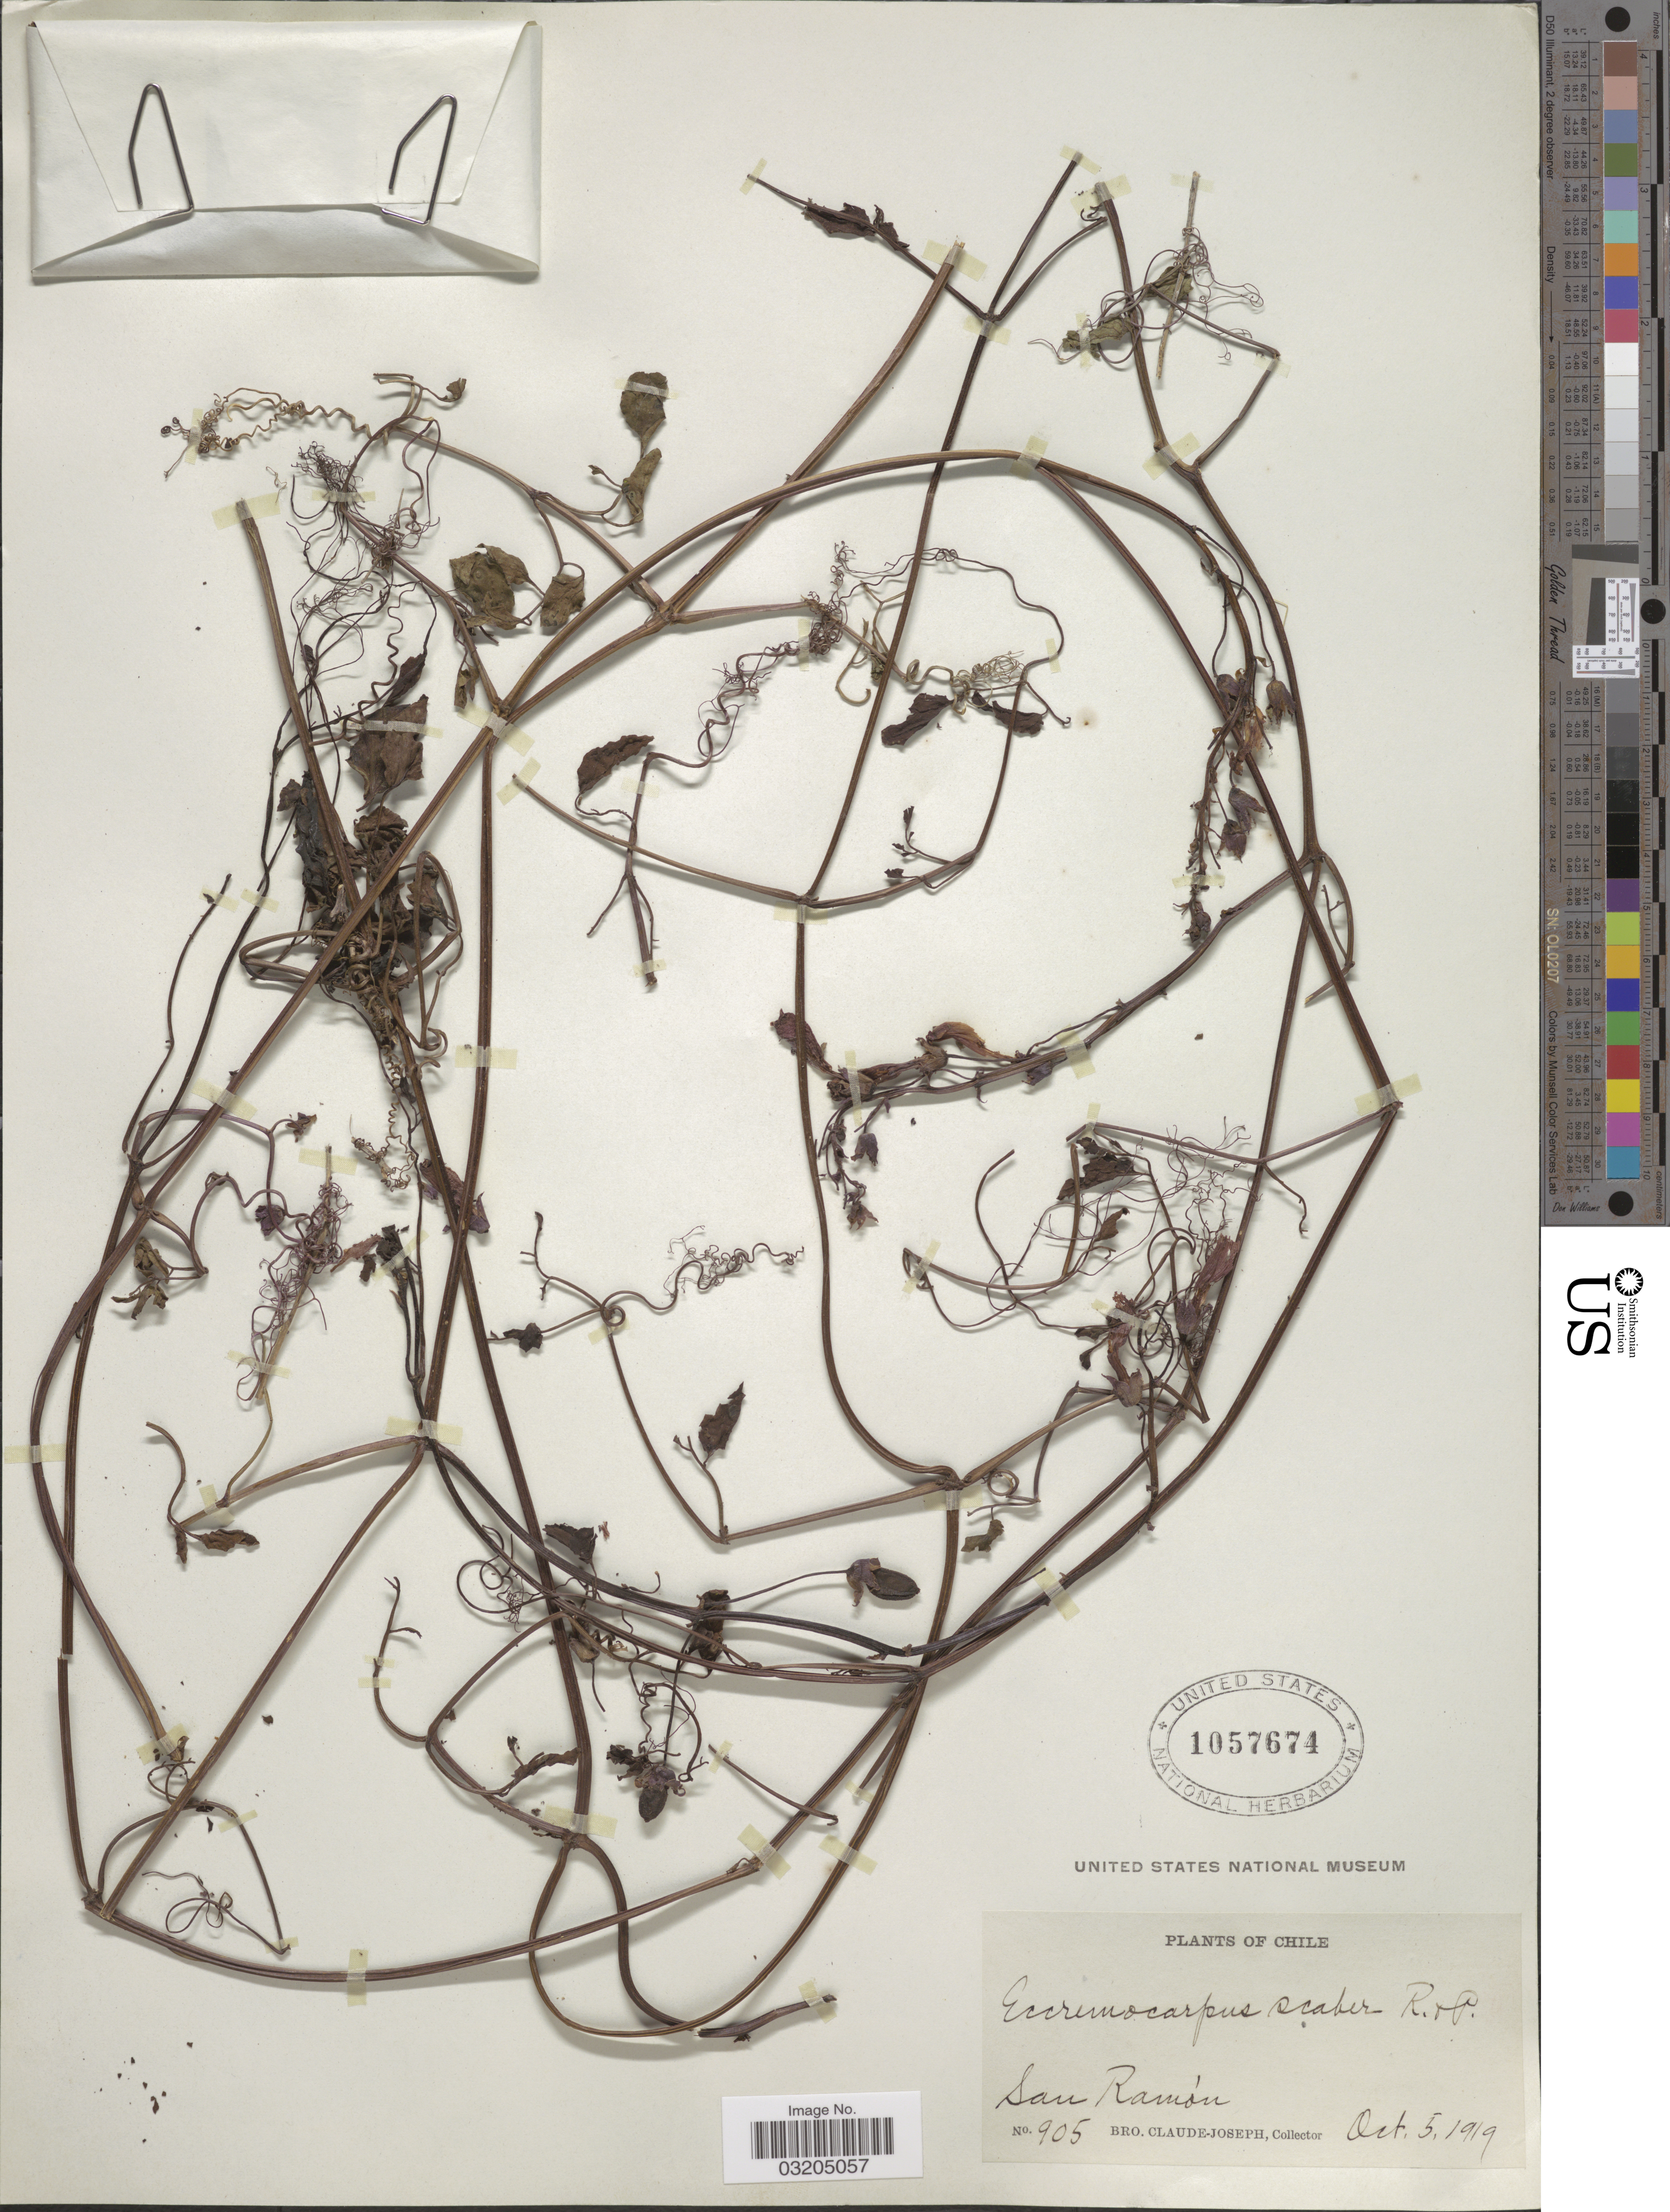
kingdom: Plantae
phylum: Tracheophyta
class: Magnoliopsida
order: Lamiales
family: Bignoniaceae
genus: Eccremocarpus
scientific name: Eccremocarpus scaber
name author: Ruiz & Pav.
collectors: Bro. Claude-Joseph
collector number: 905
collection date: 1919-10-05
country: Chile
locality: San Ramón.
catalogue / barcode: US 1057674